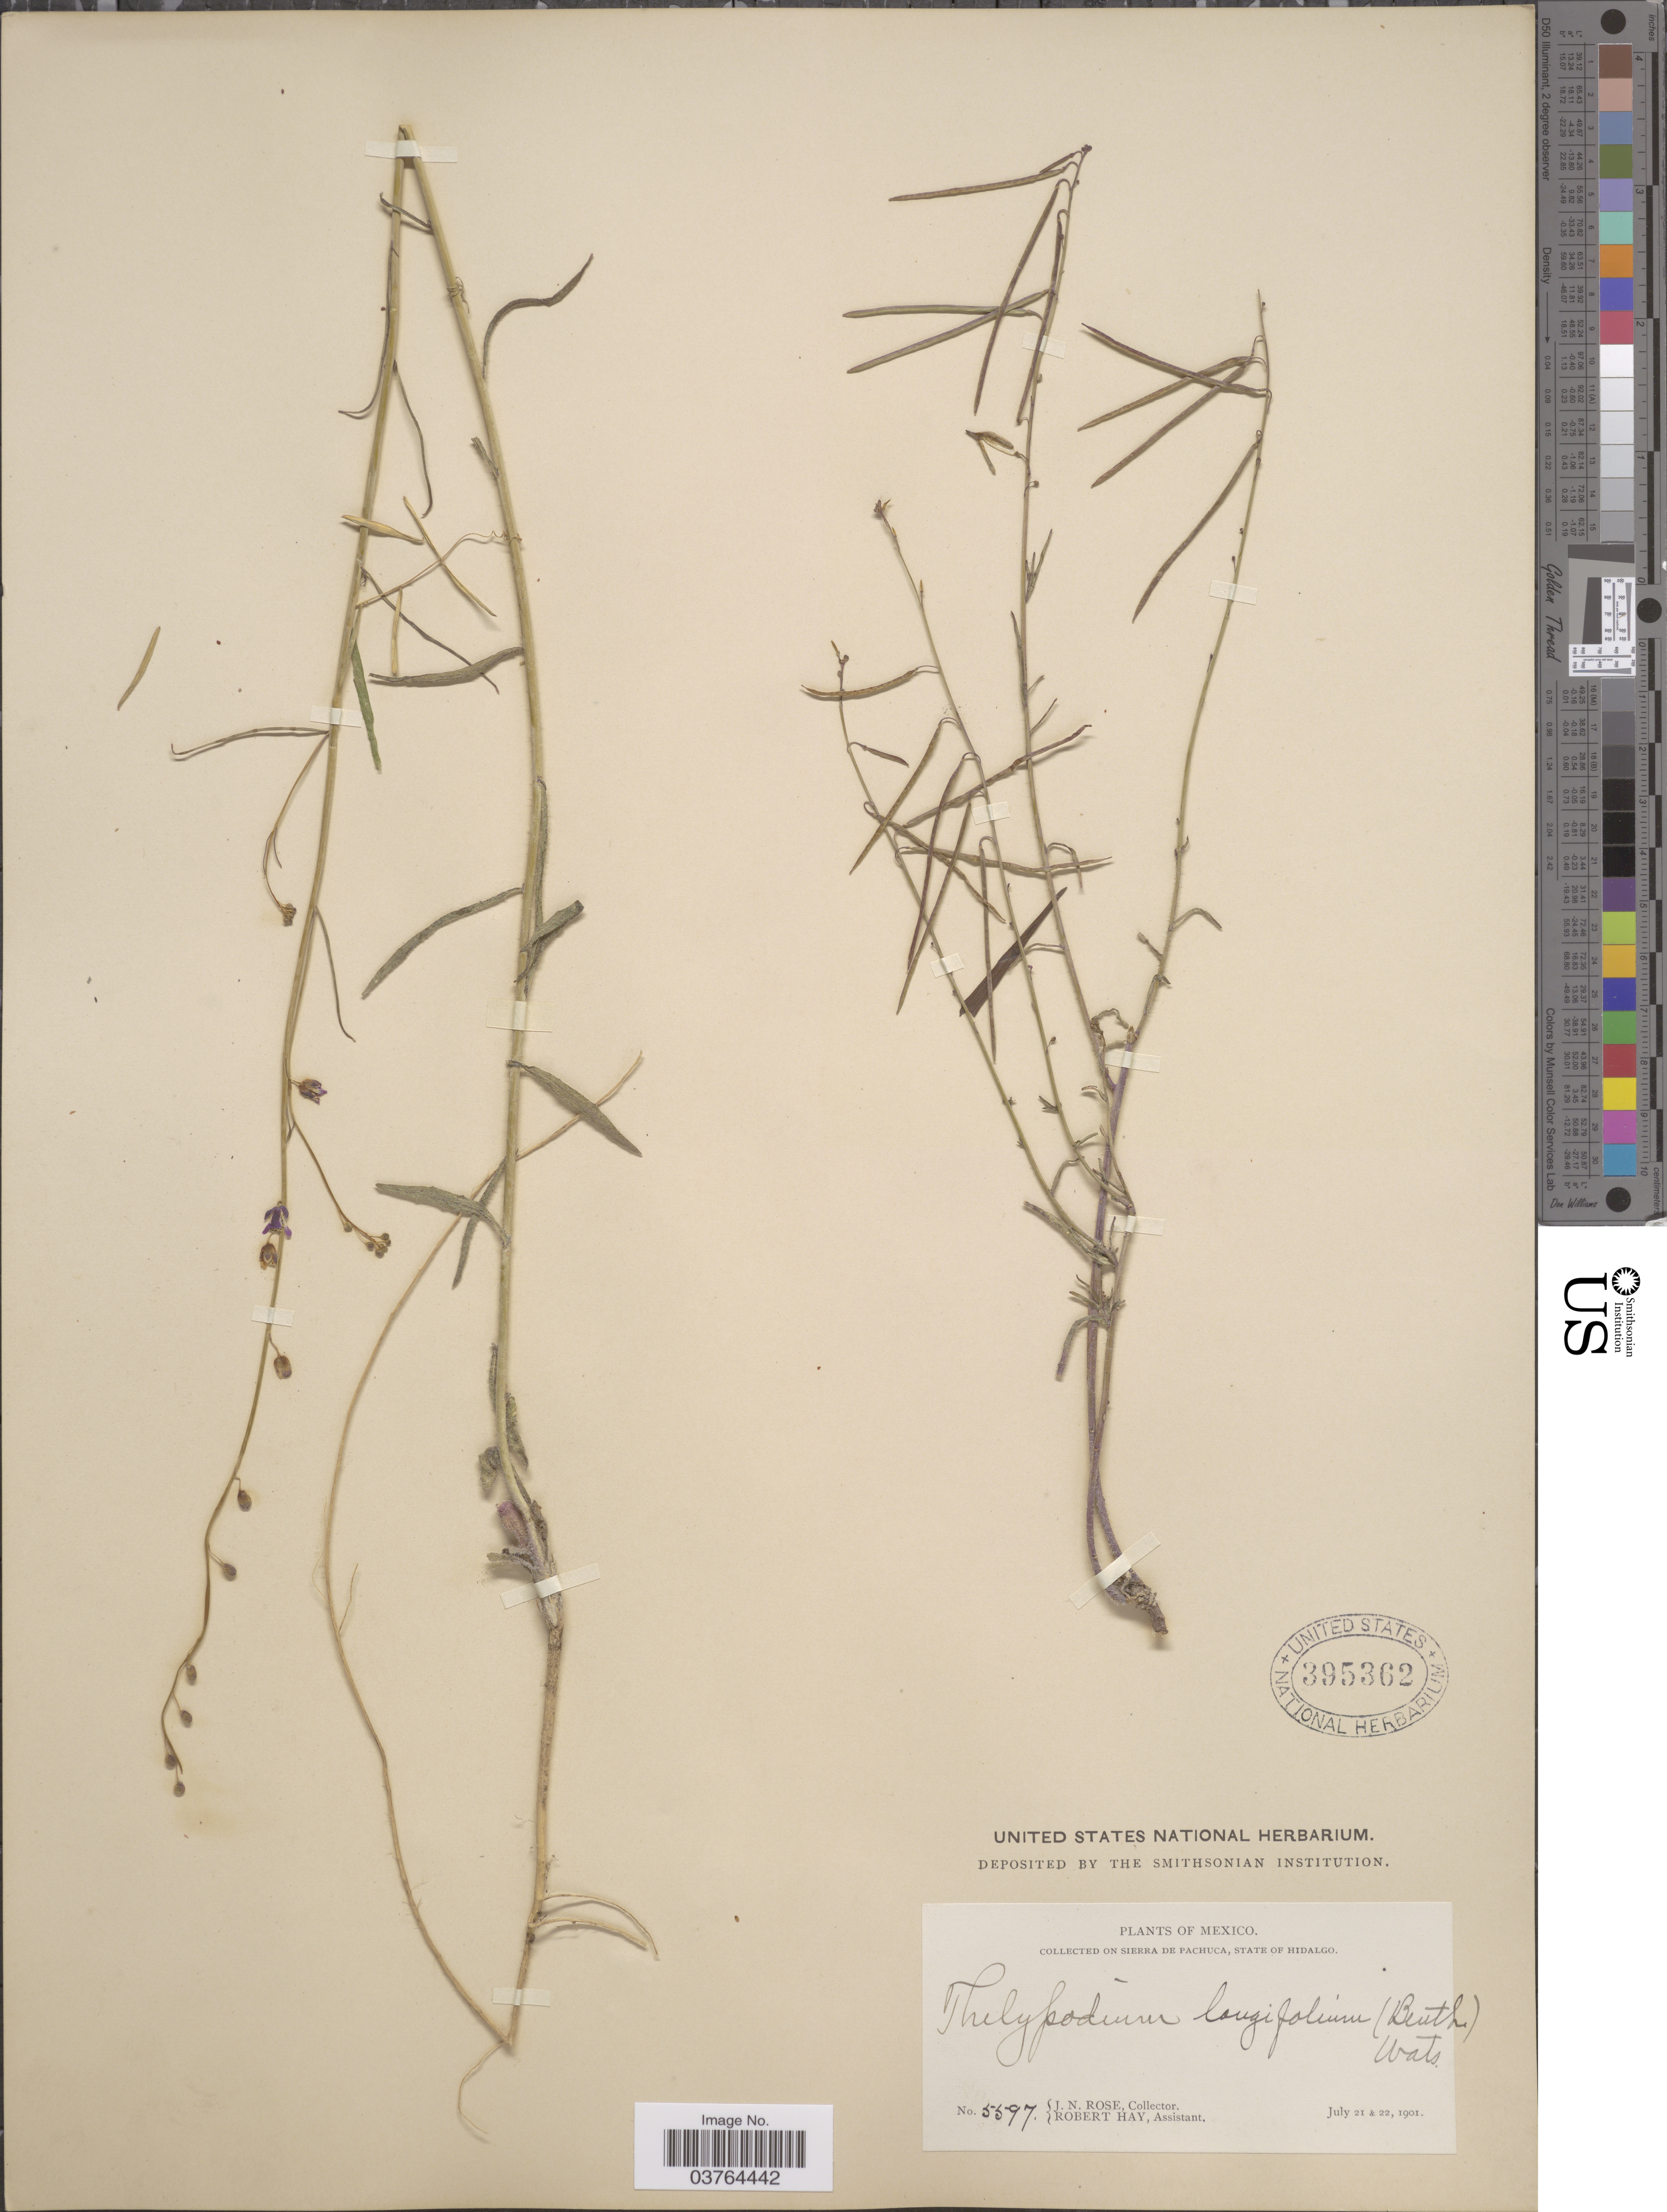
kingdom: Plantae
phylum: Tracheophyta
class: Magnoliopsida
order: Brassicales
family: Brassicaceae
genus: Pennellia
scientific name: Pennellia longifolia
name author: (Benth.) Rollins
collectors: J. N. Rose & J. H. Painter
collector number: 5597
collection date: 1901-07-21/1901-07-22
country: Mexico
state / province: Hidalgo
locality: On Sierra de Pachuca.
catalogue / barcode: US 395362